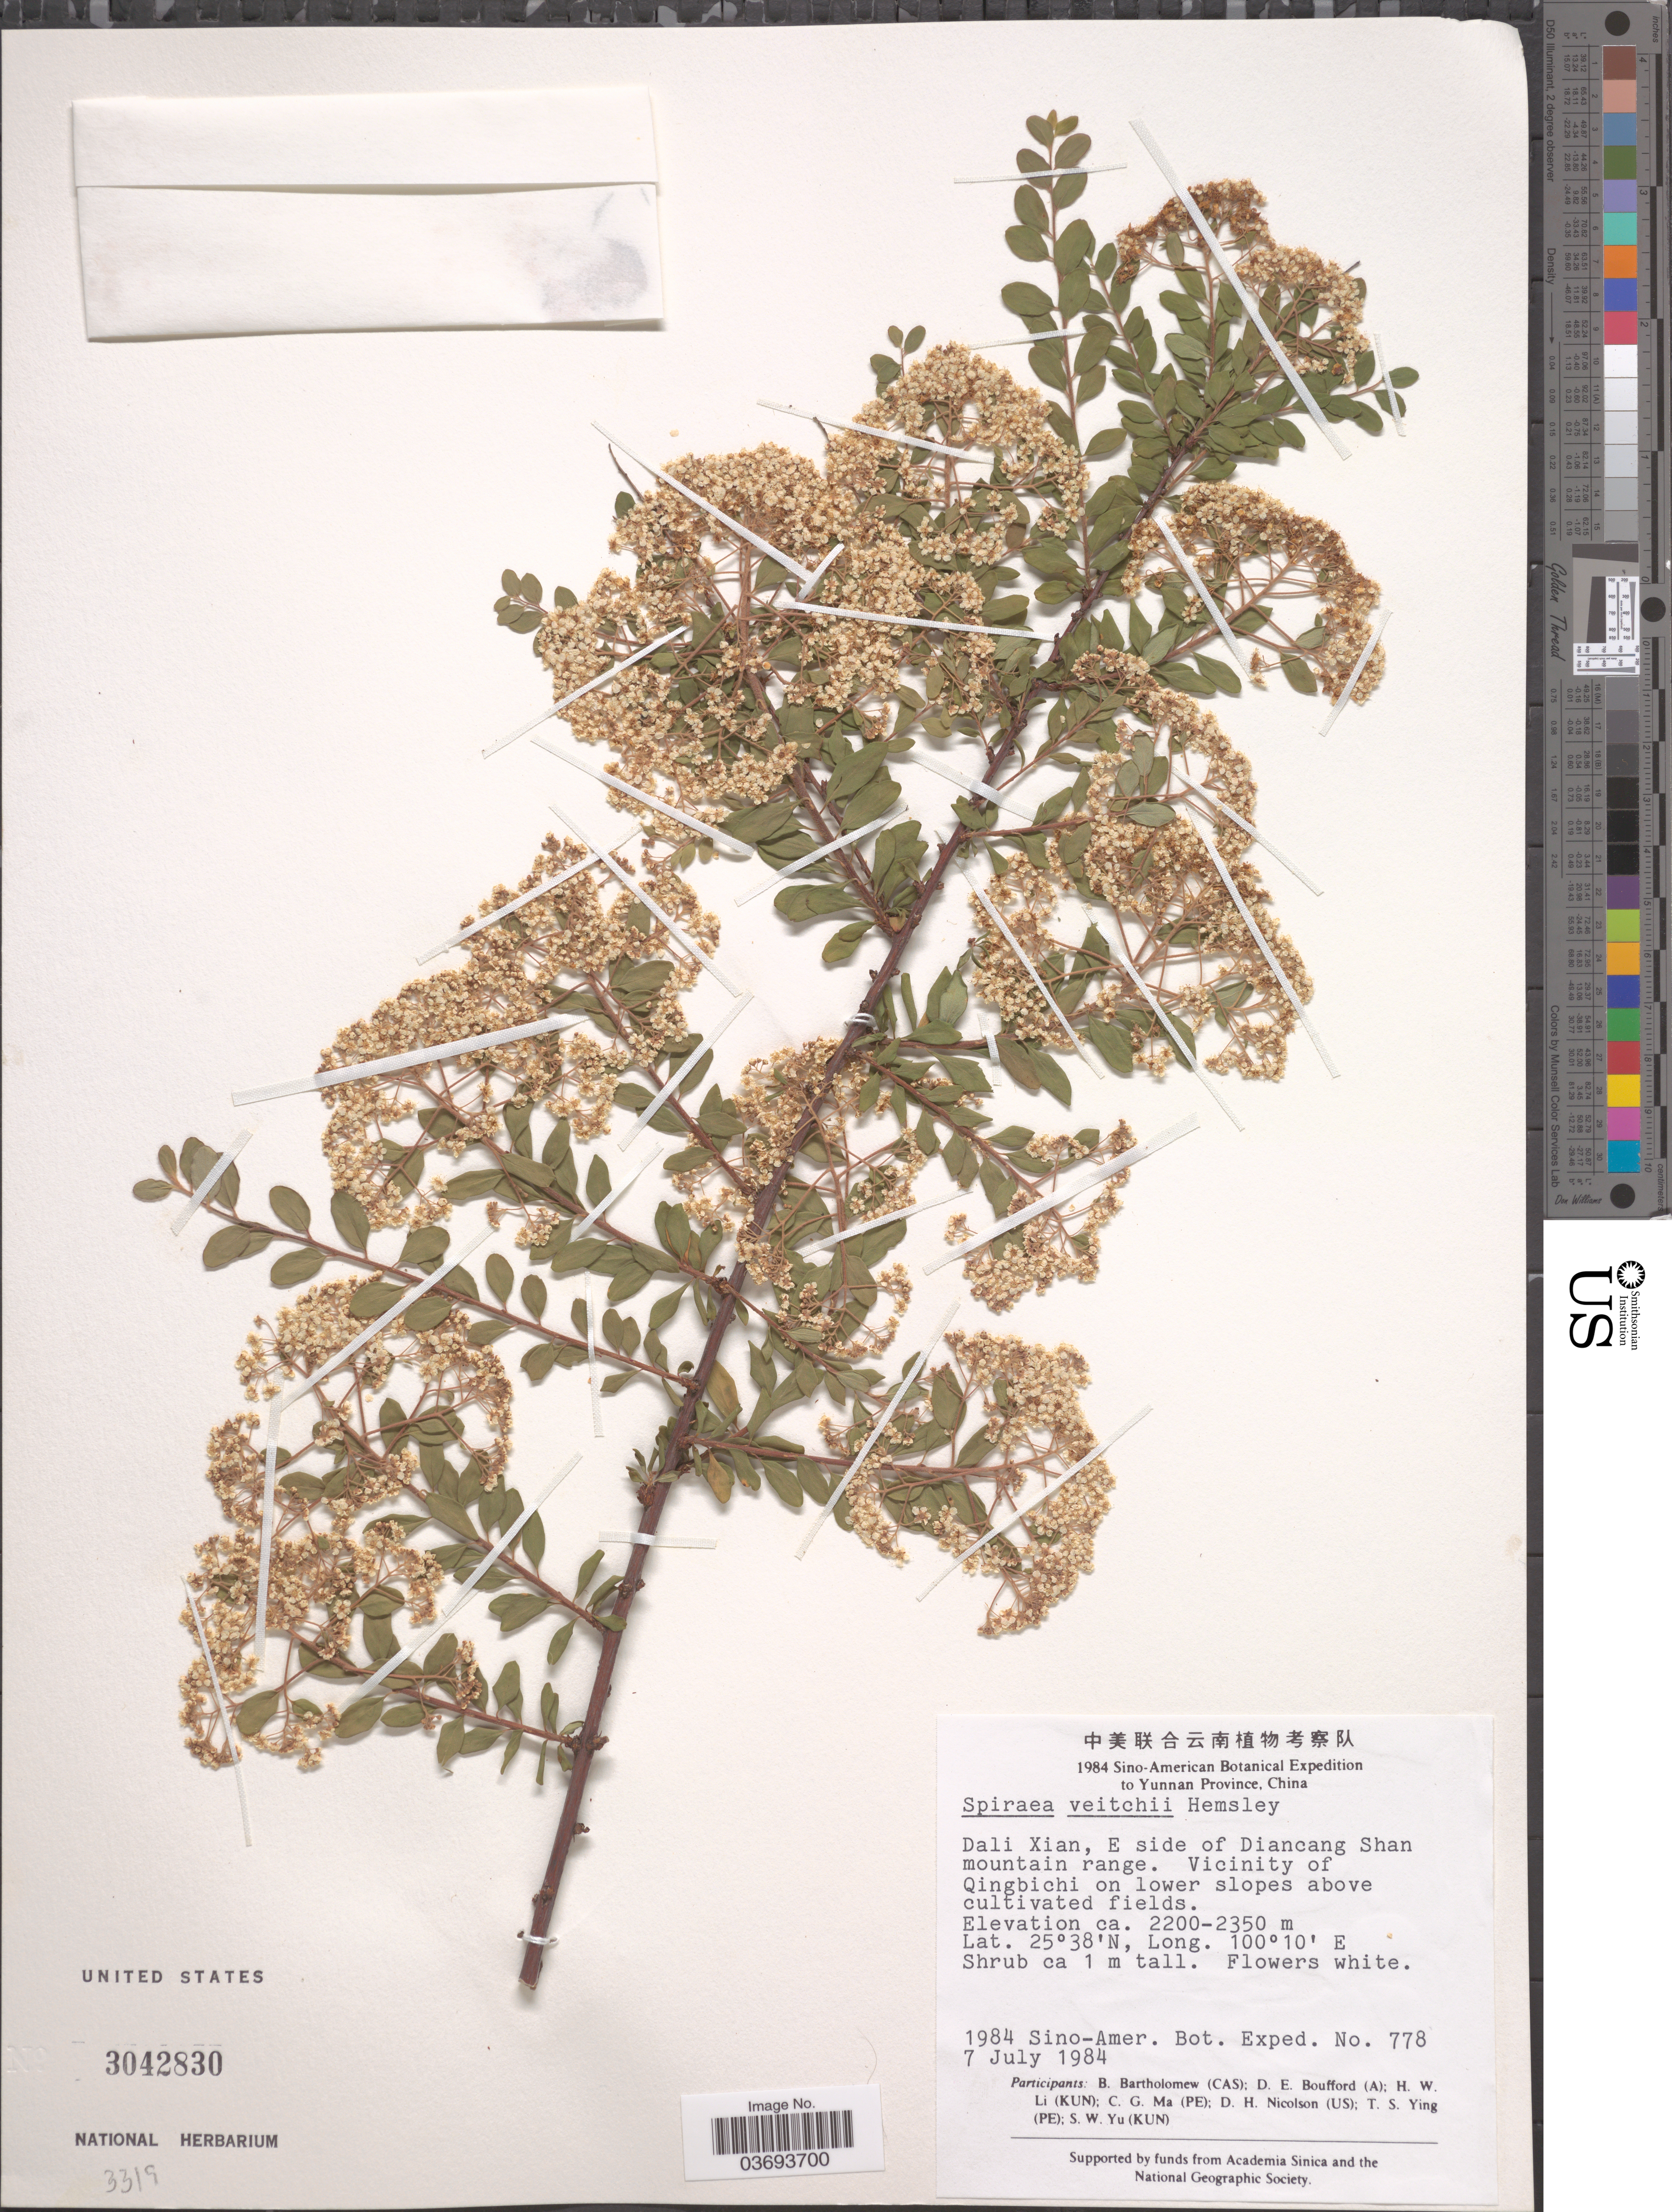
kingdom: Plantae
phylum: Tracheophyta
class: Magnoliopsida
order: Rosales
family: Rosaceae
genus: Spiraea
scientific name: Spiraea veitchii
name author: Hemsl.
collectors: Sino-Amer. Bot. Exped. 1984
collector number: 778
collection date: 1984-07-07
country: China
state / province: Yunnan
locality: Dali Xian, E side of Diancang Shan mountain range. Vicinity of Qingbichi on lower slopes above cultivated fields.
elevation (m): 2200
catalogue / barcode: US 3042830